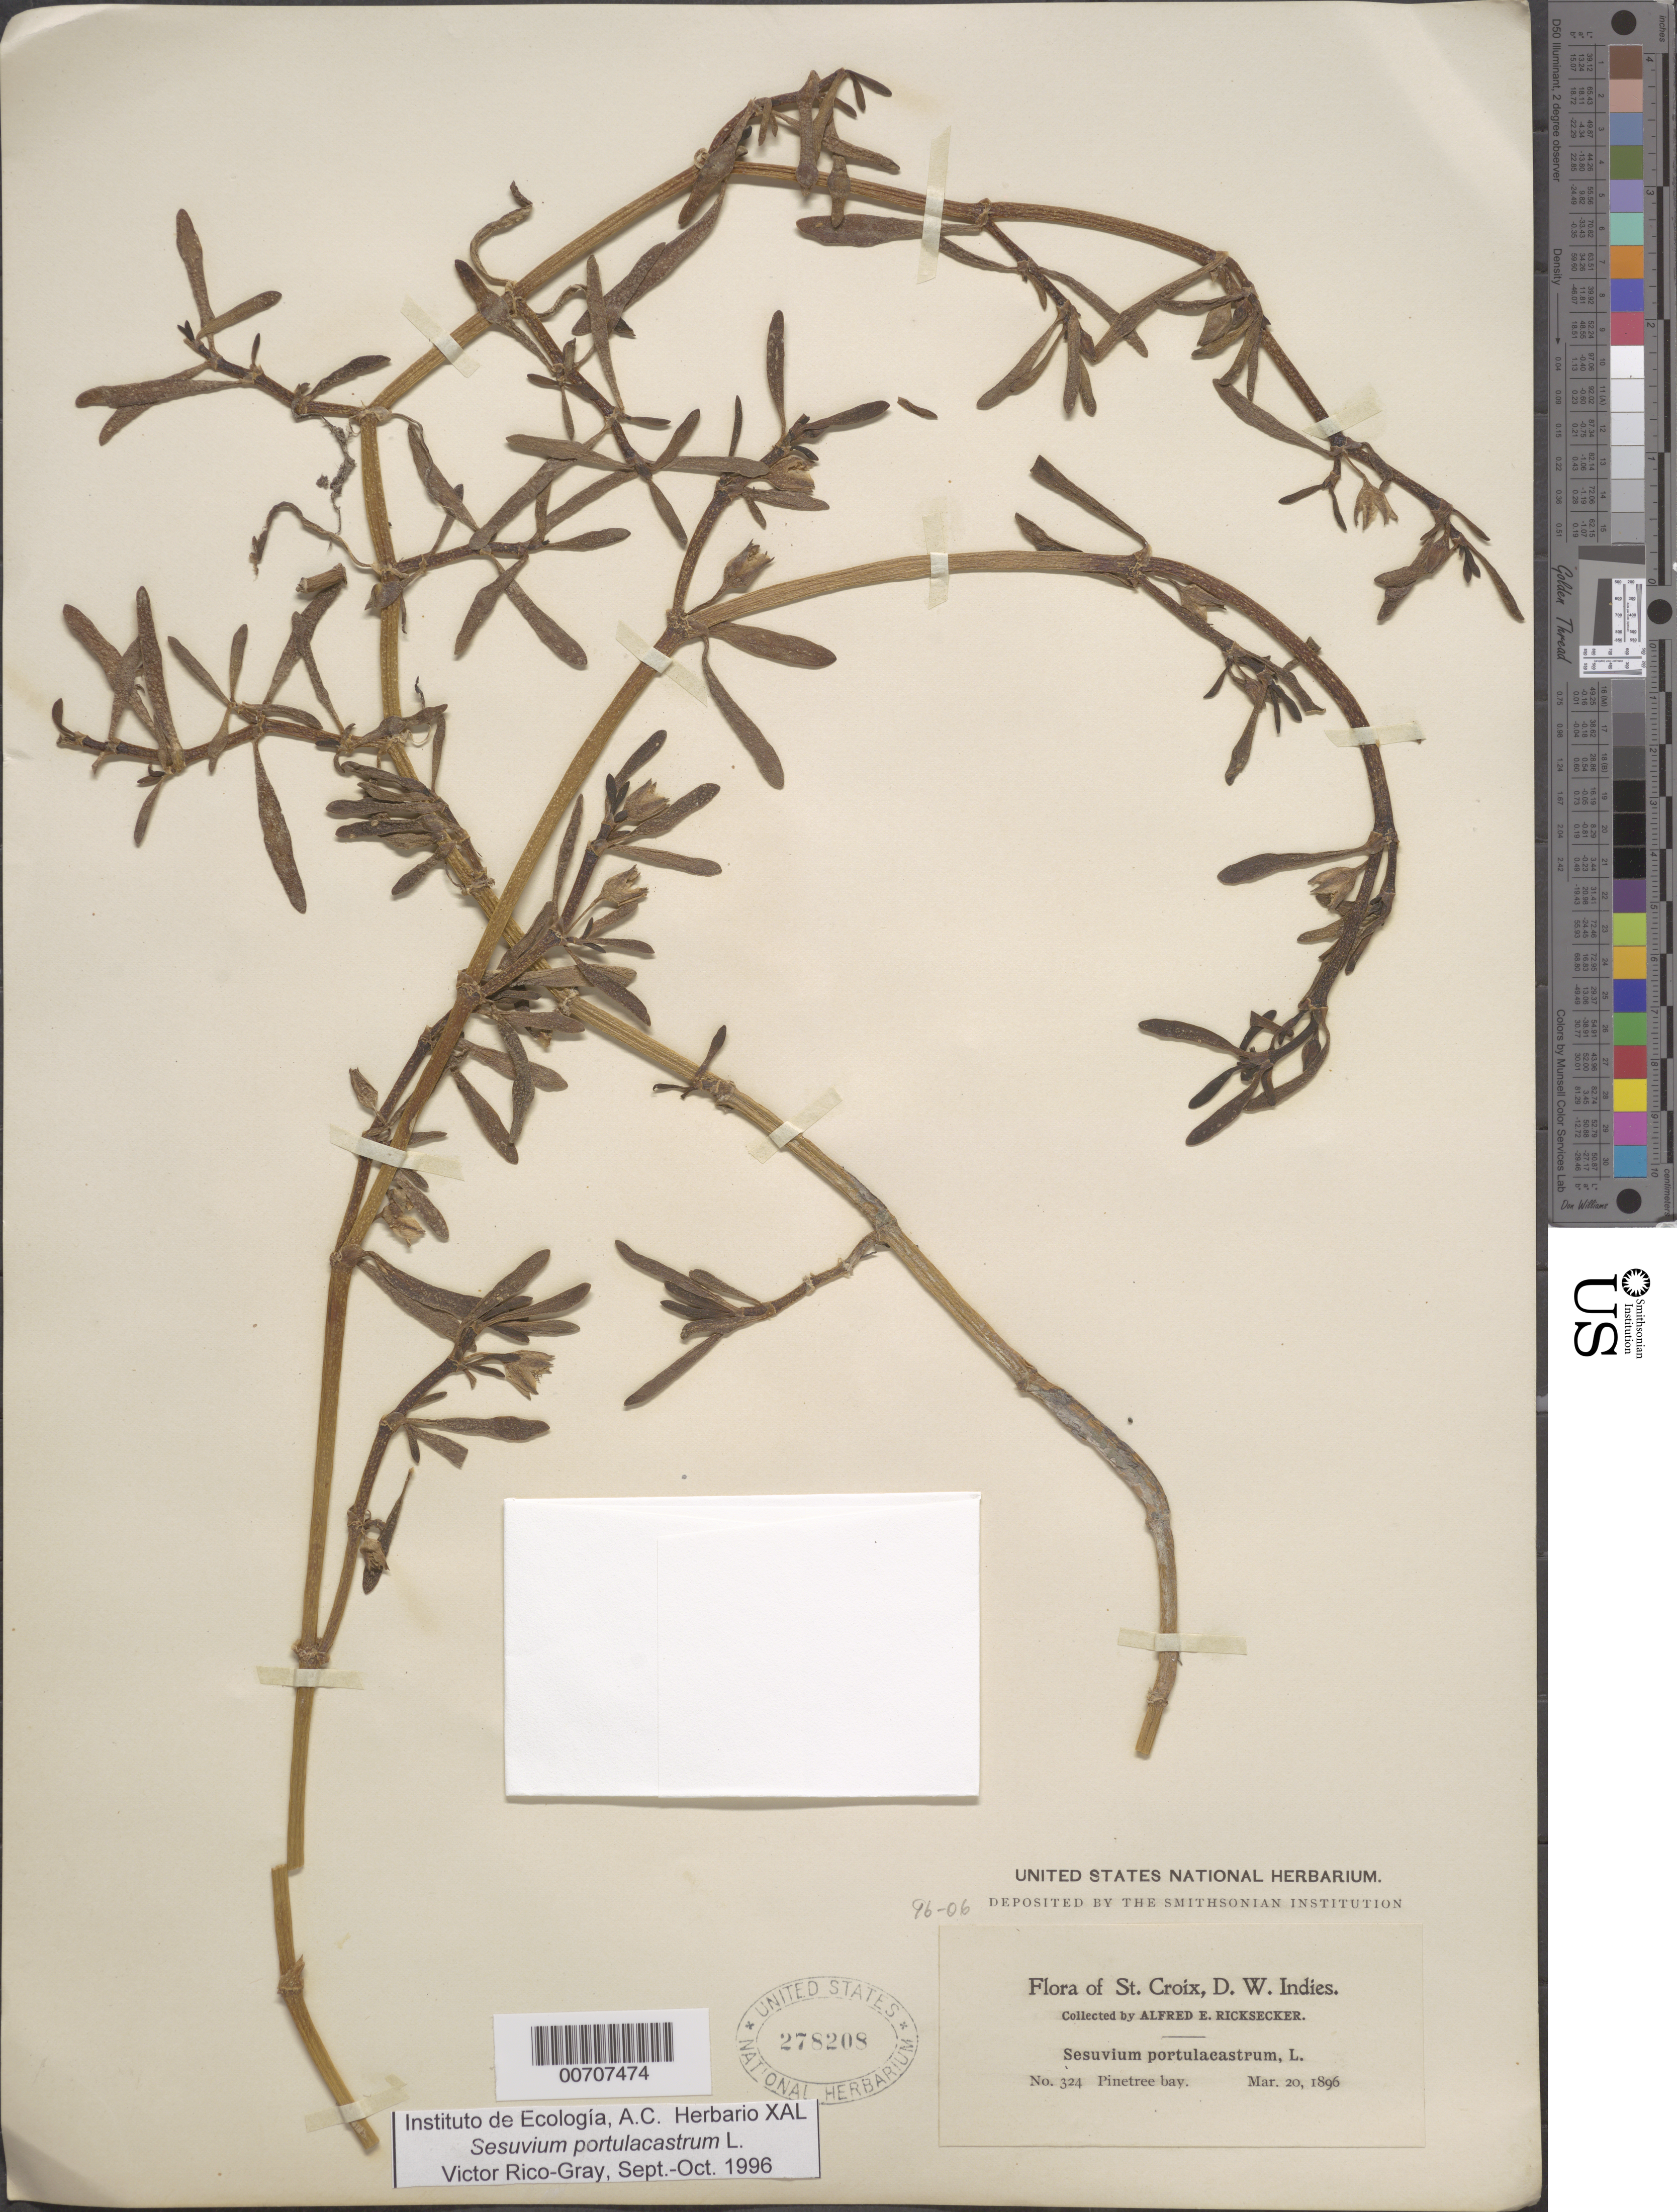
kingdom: Plantae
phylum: Tracheophyta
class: Magnoliopsida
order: Caryophyllales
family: Aizoaceae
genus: Sesuvium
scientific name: Sesuvium portulacastrum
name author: (L.) L.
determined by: Rico-Gray, V., (IEB), Instituto de Ecologia, A.C.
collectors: A. E. Ricksecker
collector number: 324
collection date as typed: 20 Mar 1896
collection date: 1896-03-20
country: U.S. Virgin Islands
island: St. Croix Island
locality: Pinetree Bay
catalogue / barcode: US 278208